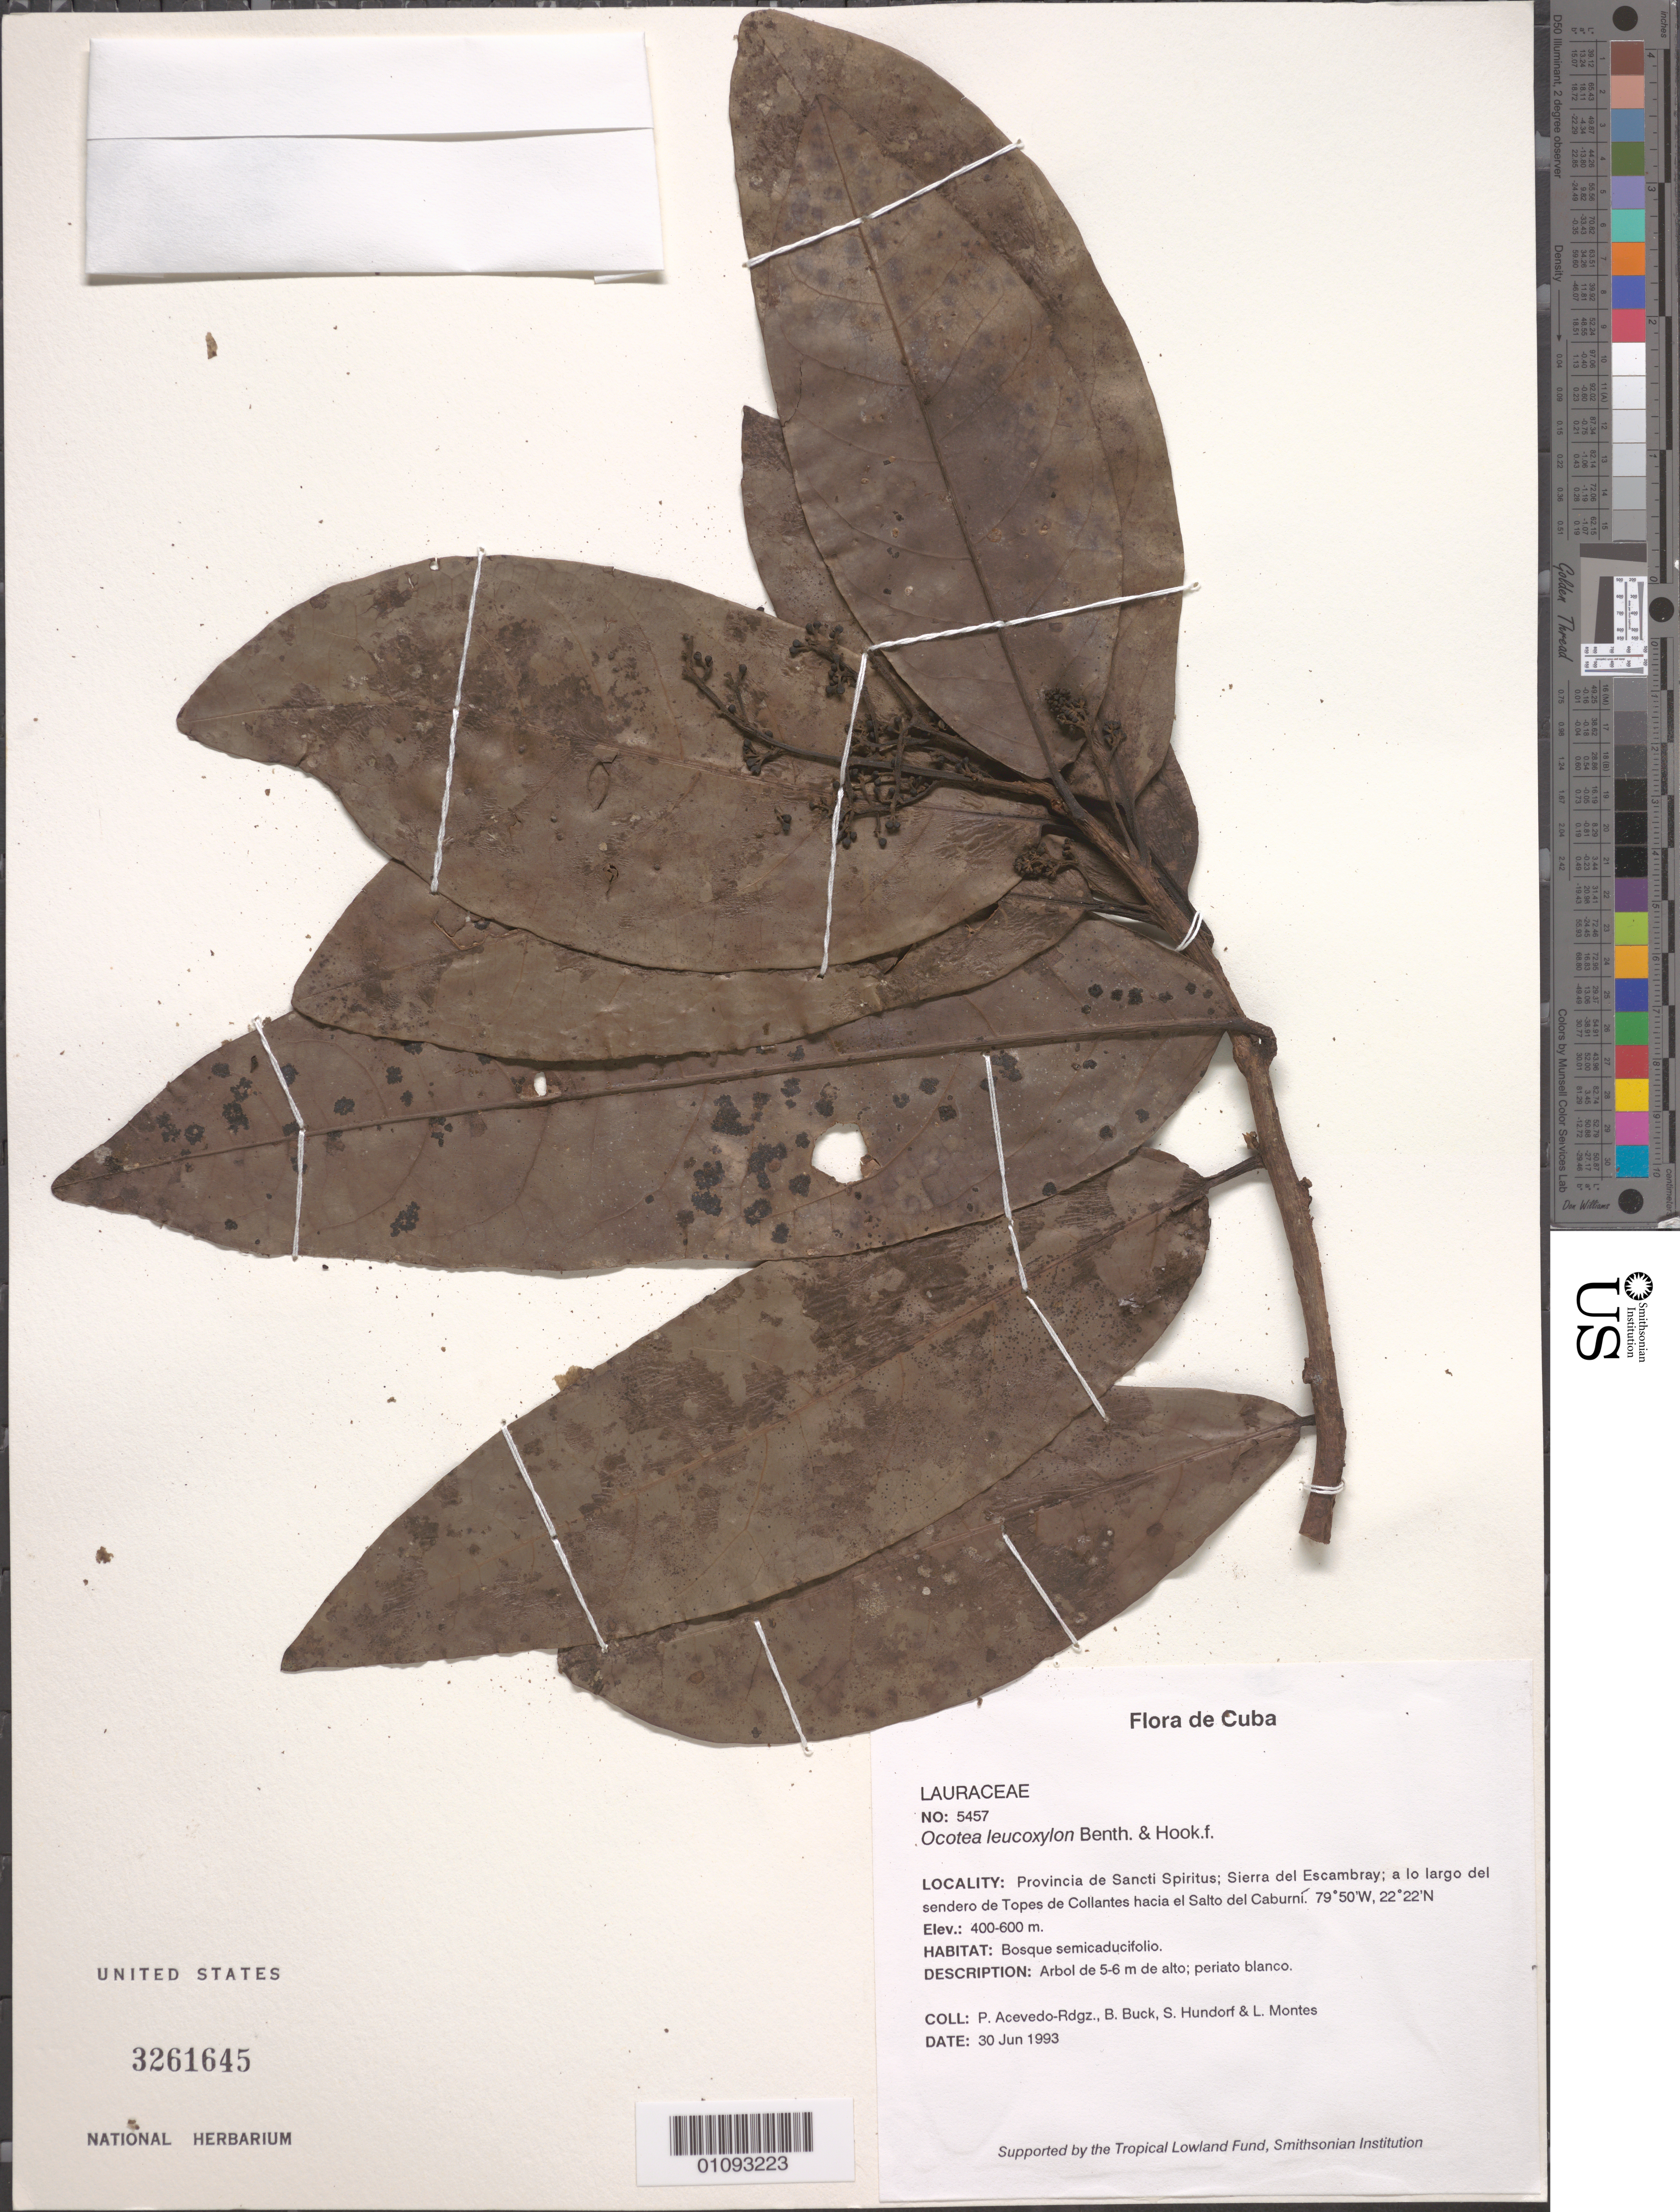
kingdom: Plantae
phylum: Tracheophyta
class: Magnoliopsida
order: Laurales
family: Lauraceae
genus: Ocotea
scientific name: Ocotea leucoxylon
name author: (Sw.) Laness.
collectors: P. Acevedo-Rodr., B. Buck, S. Hundorf & L. Montes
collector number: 5457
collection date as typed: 30 Jan 1993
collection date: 1993-01-30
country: Cuba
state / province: Sancti Spiritus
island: Cuba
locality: Sierra del Escambray, towards Salto del Caburni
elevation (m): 400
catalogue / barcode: US 3261645